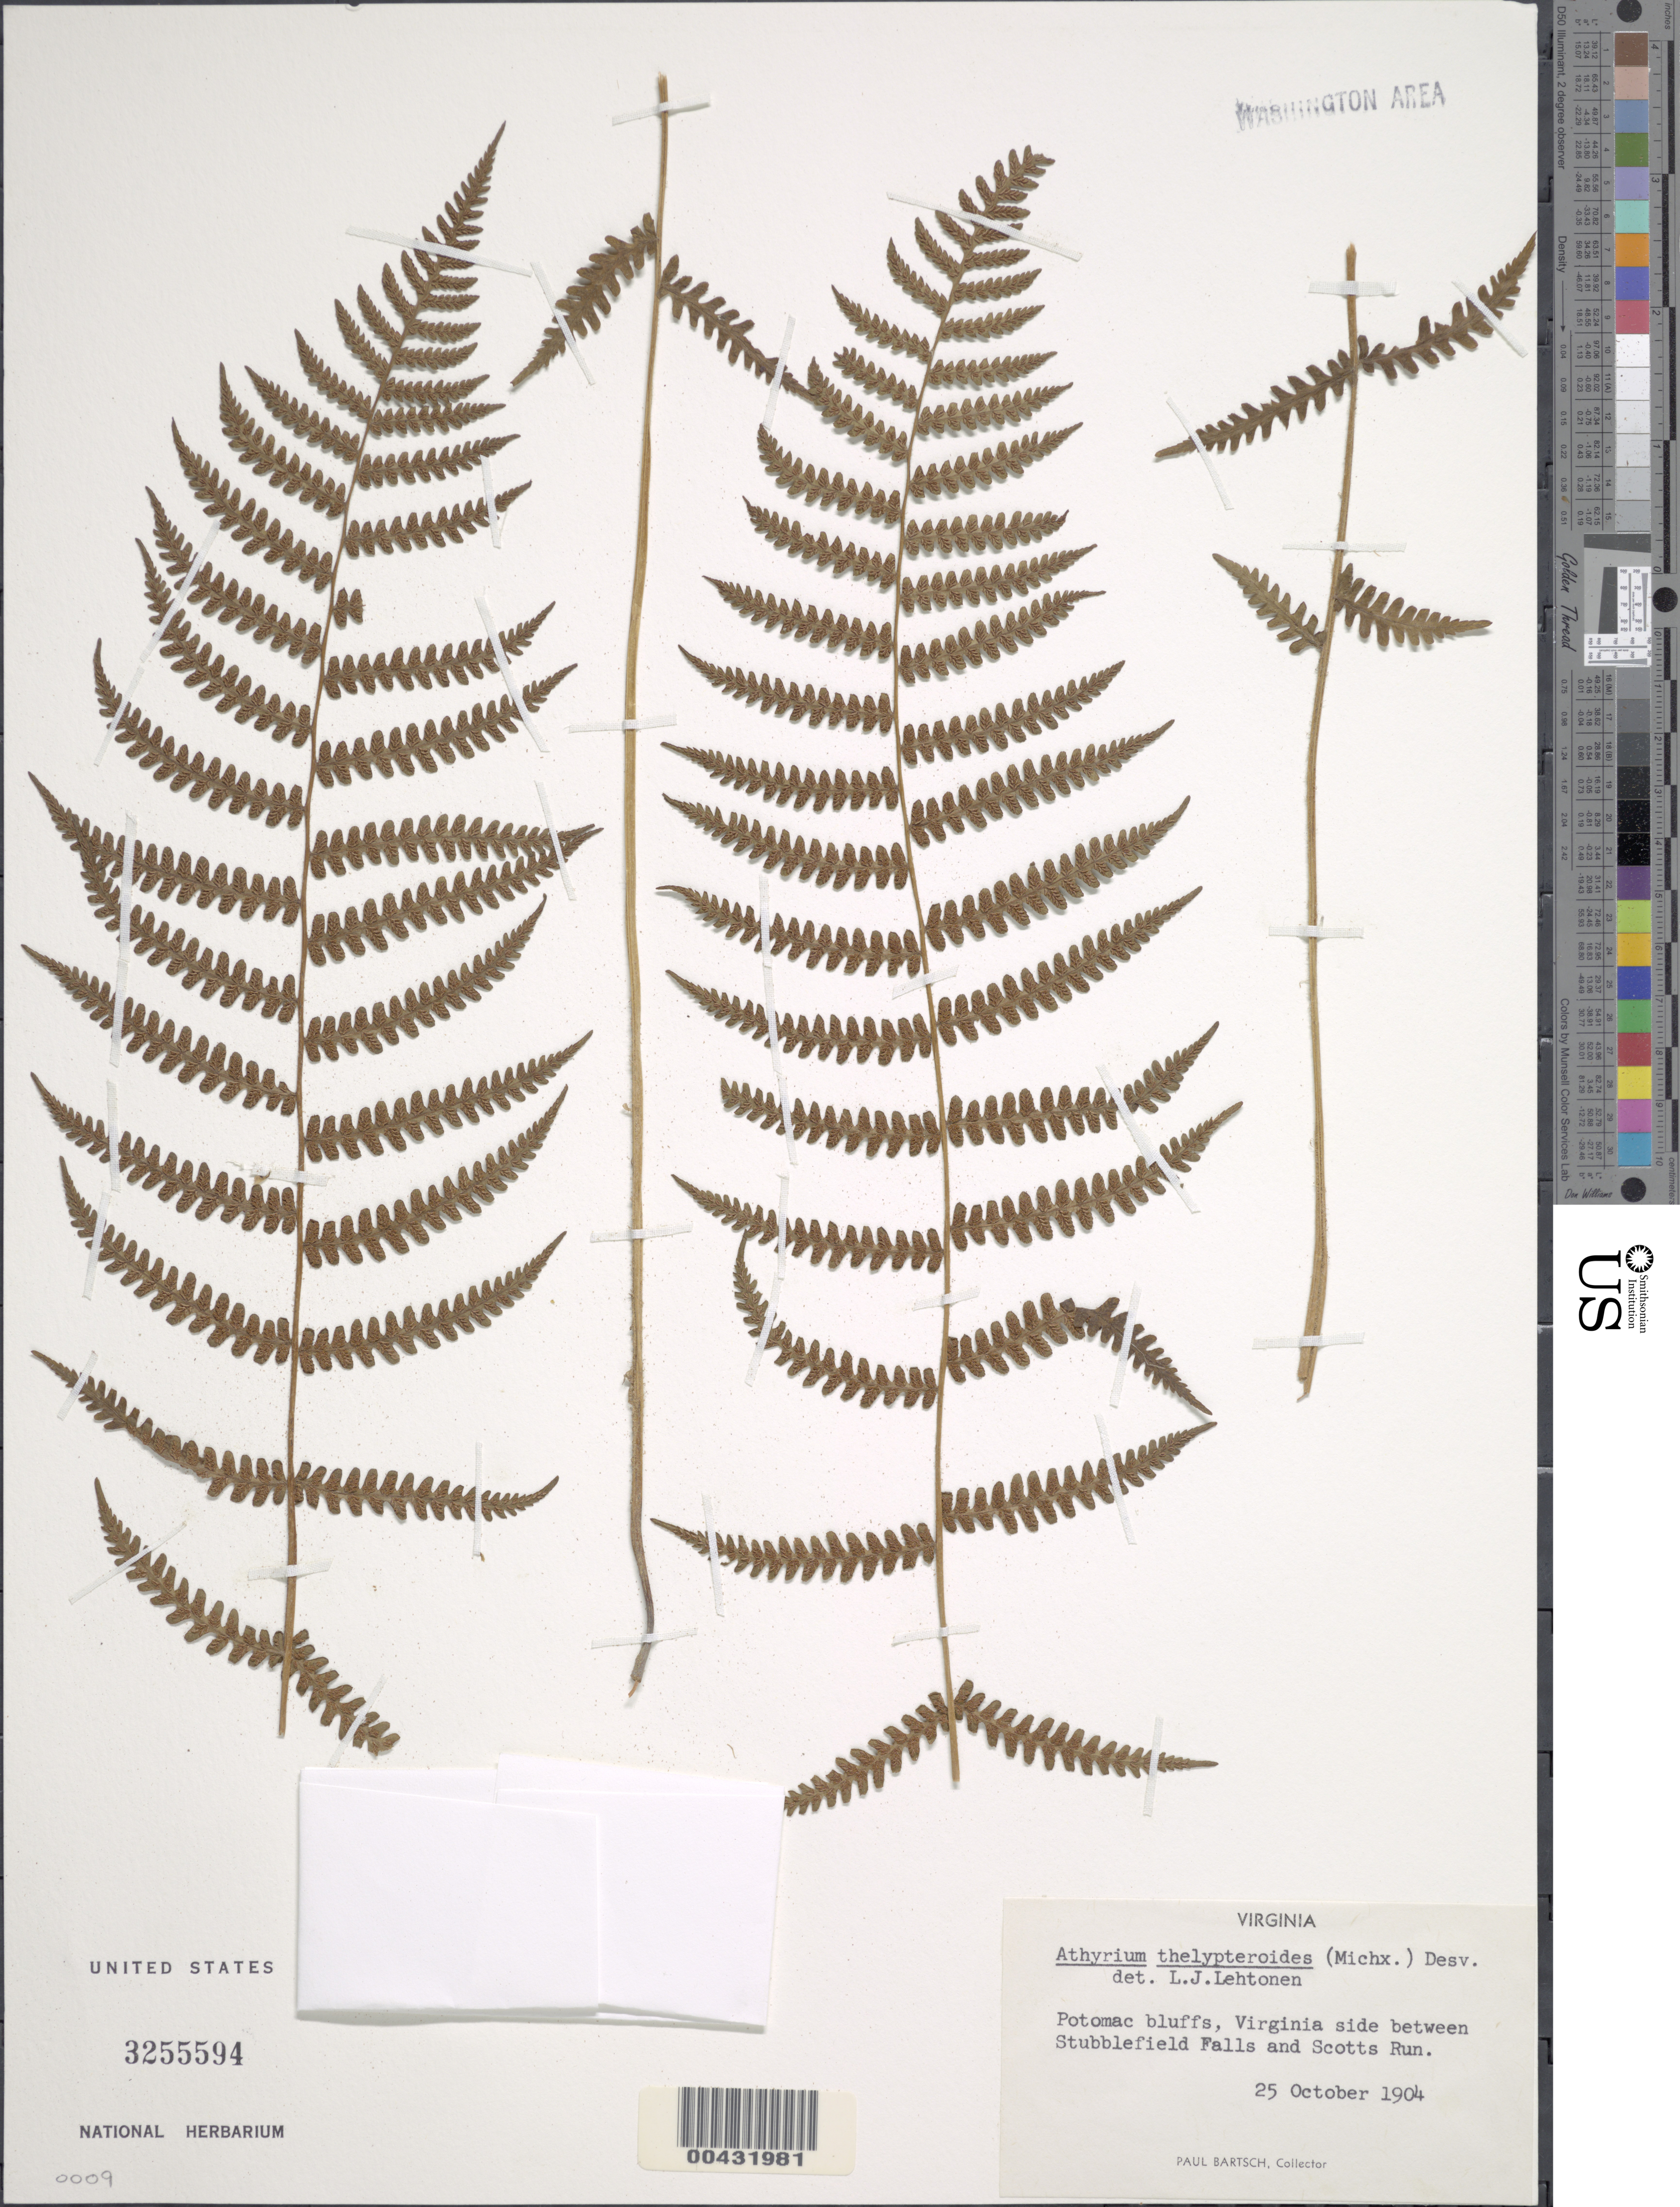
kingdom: Plantae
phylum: Tracheophyta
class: Polypodiopsida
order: Polypodiales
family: Athyriaceae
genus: Deparia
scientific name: Deparia acrostichoides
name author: (Sw.) M. Kato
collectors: P. Bartsch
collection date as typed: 25 Oct 1904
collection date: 1904-10-25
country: United States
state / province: Virginia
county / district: Fairfax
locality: Between Stubblefield Falls and Scotts Run, Potomac Bluffs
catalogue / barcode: US 3255594